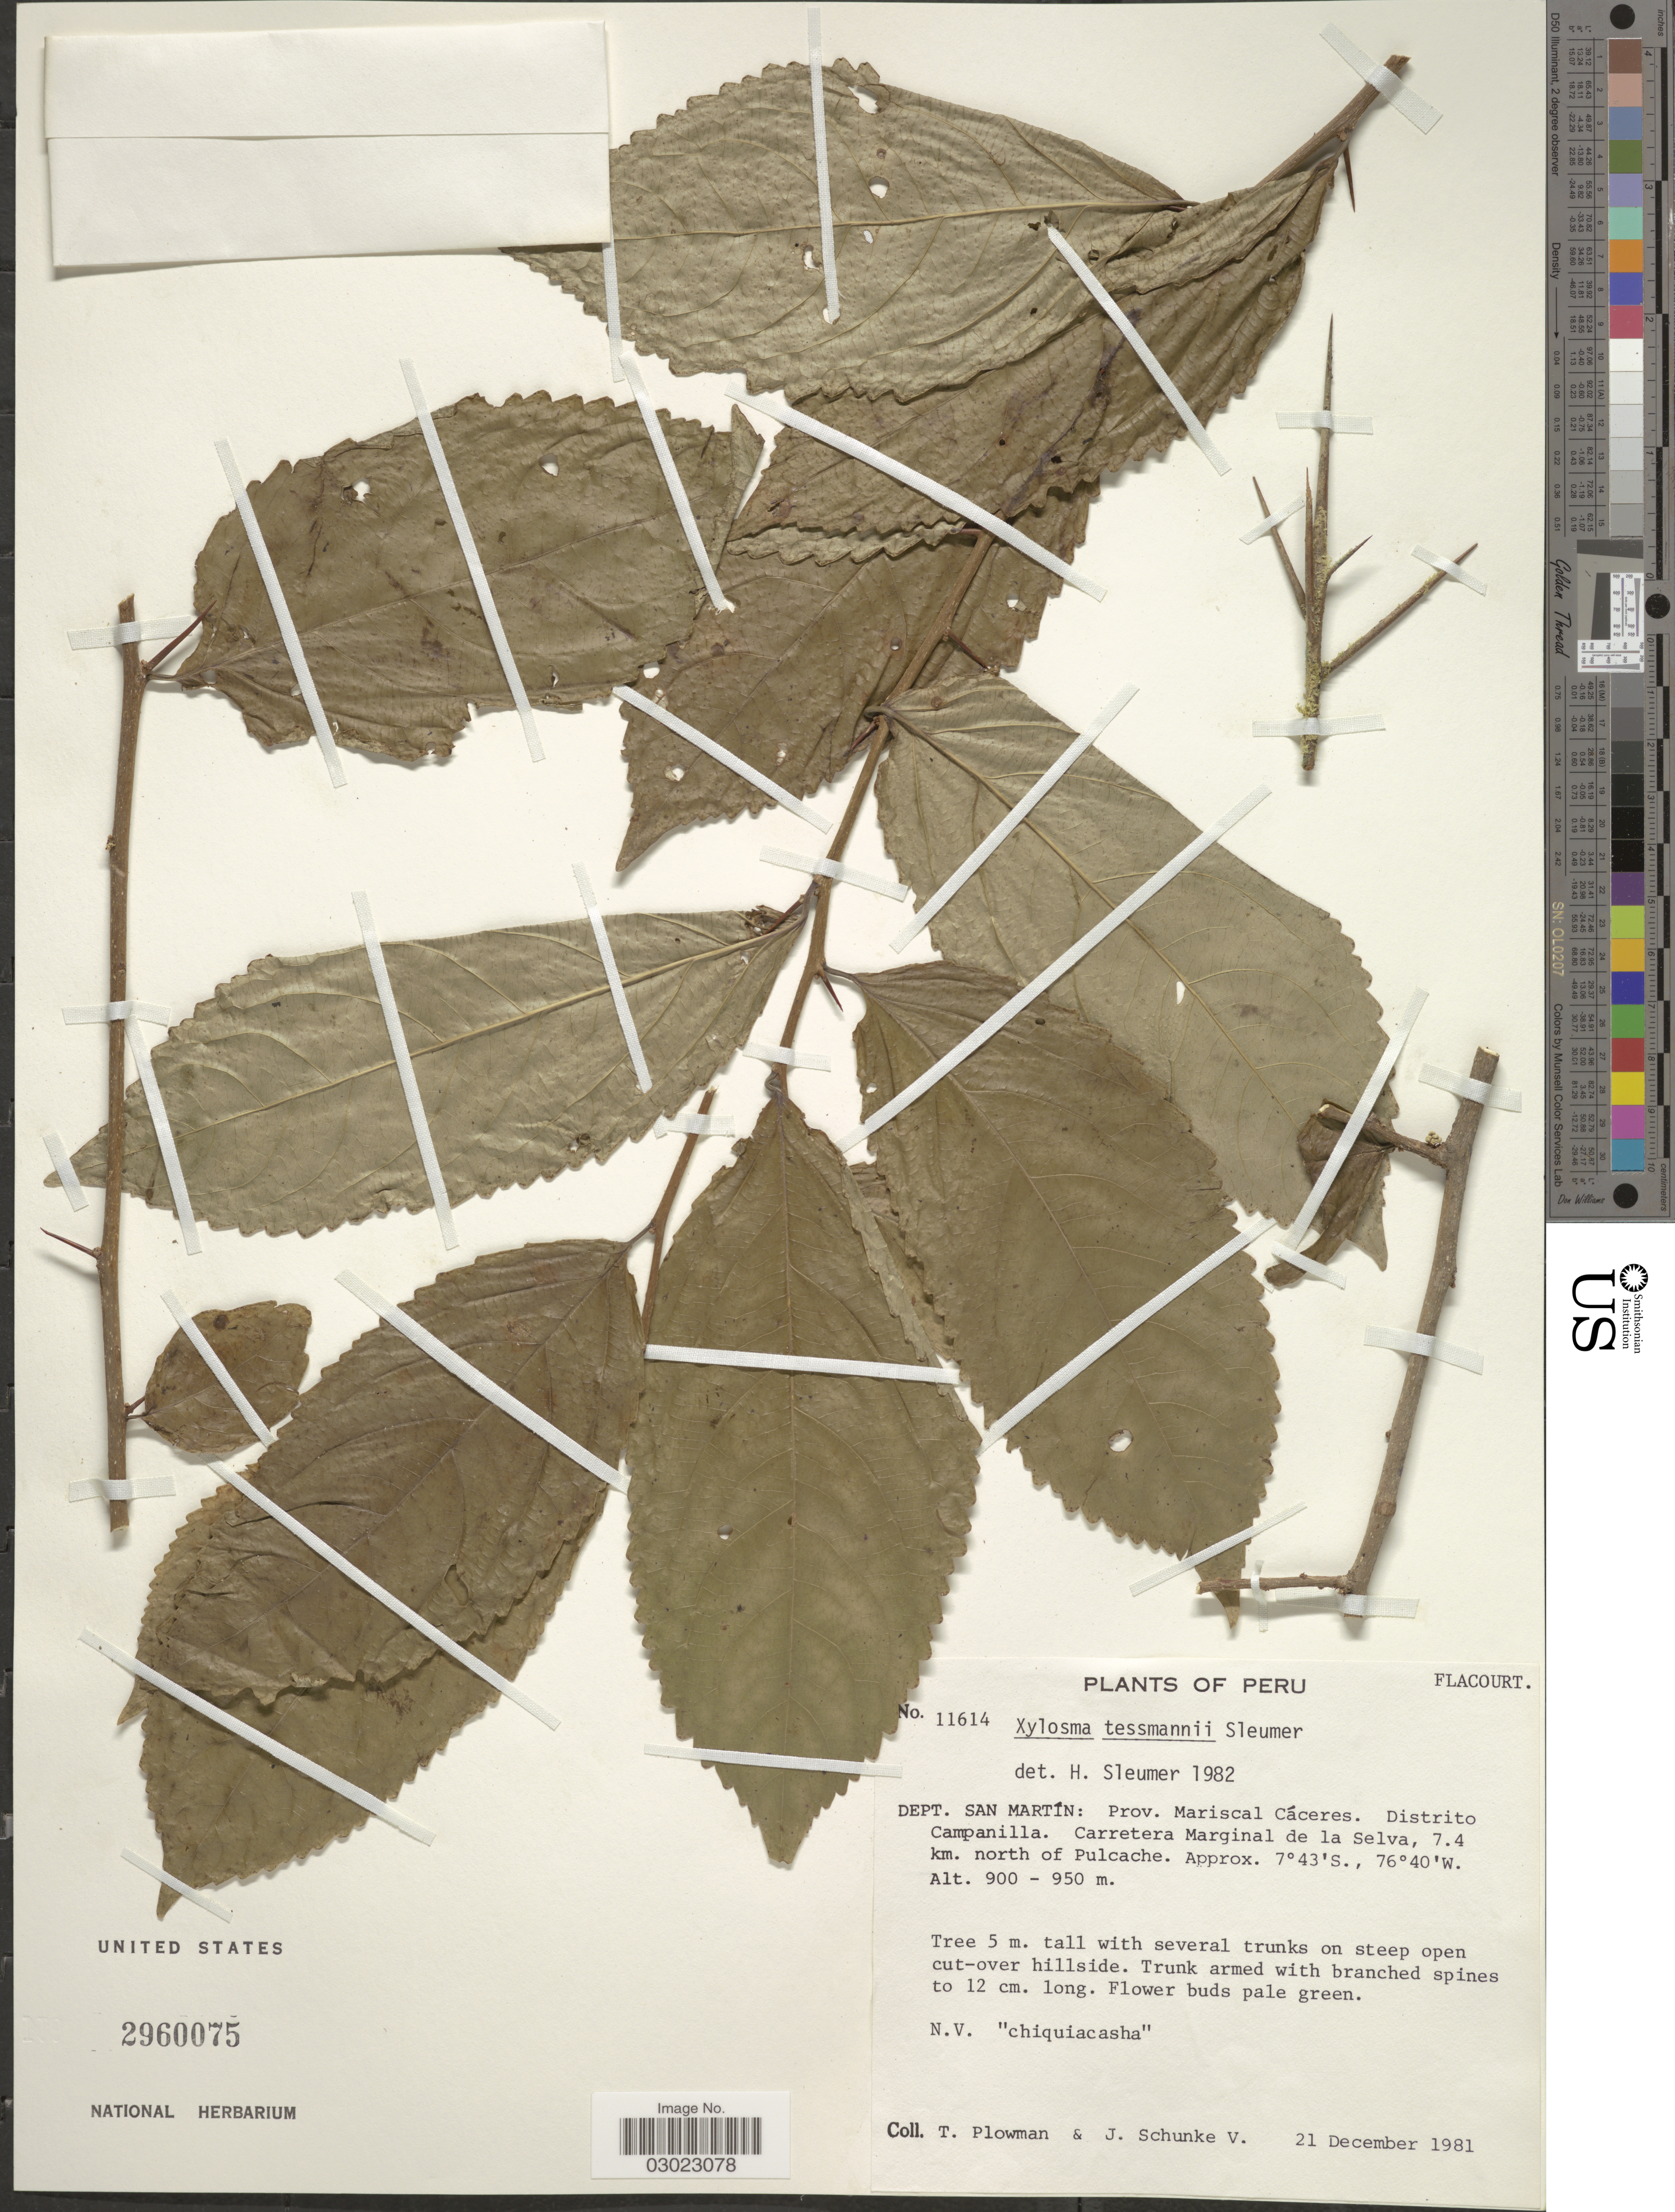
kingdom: Plantae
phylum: Tracheophyta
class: Magnoliopsida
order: Malpighiales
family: Salicaceae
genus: Xylosma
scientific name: Xylosma tessmannii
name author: Sleumer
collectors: T. Plowman & J. Schunke Vigo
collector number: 11614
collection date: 1981-12-21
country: Peru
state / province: San Martín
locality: Dept. San Martín: Prov. Mariscal Cáceres. Distrito Campanilla. Carretera Marginal de la Selva, 7.4 km. north of Pulcache.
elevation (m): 900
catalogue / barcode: US 2960075